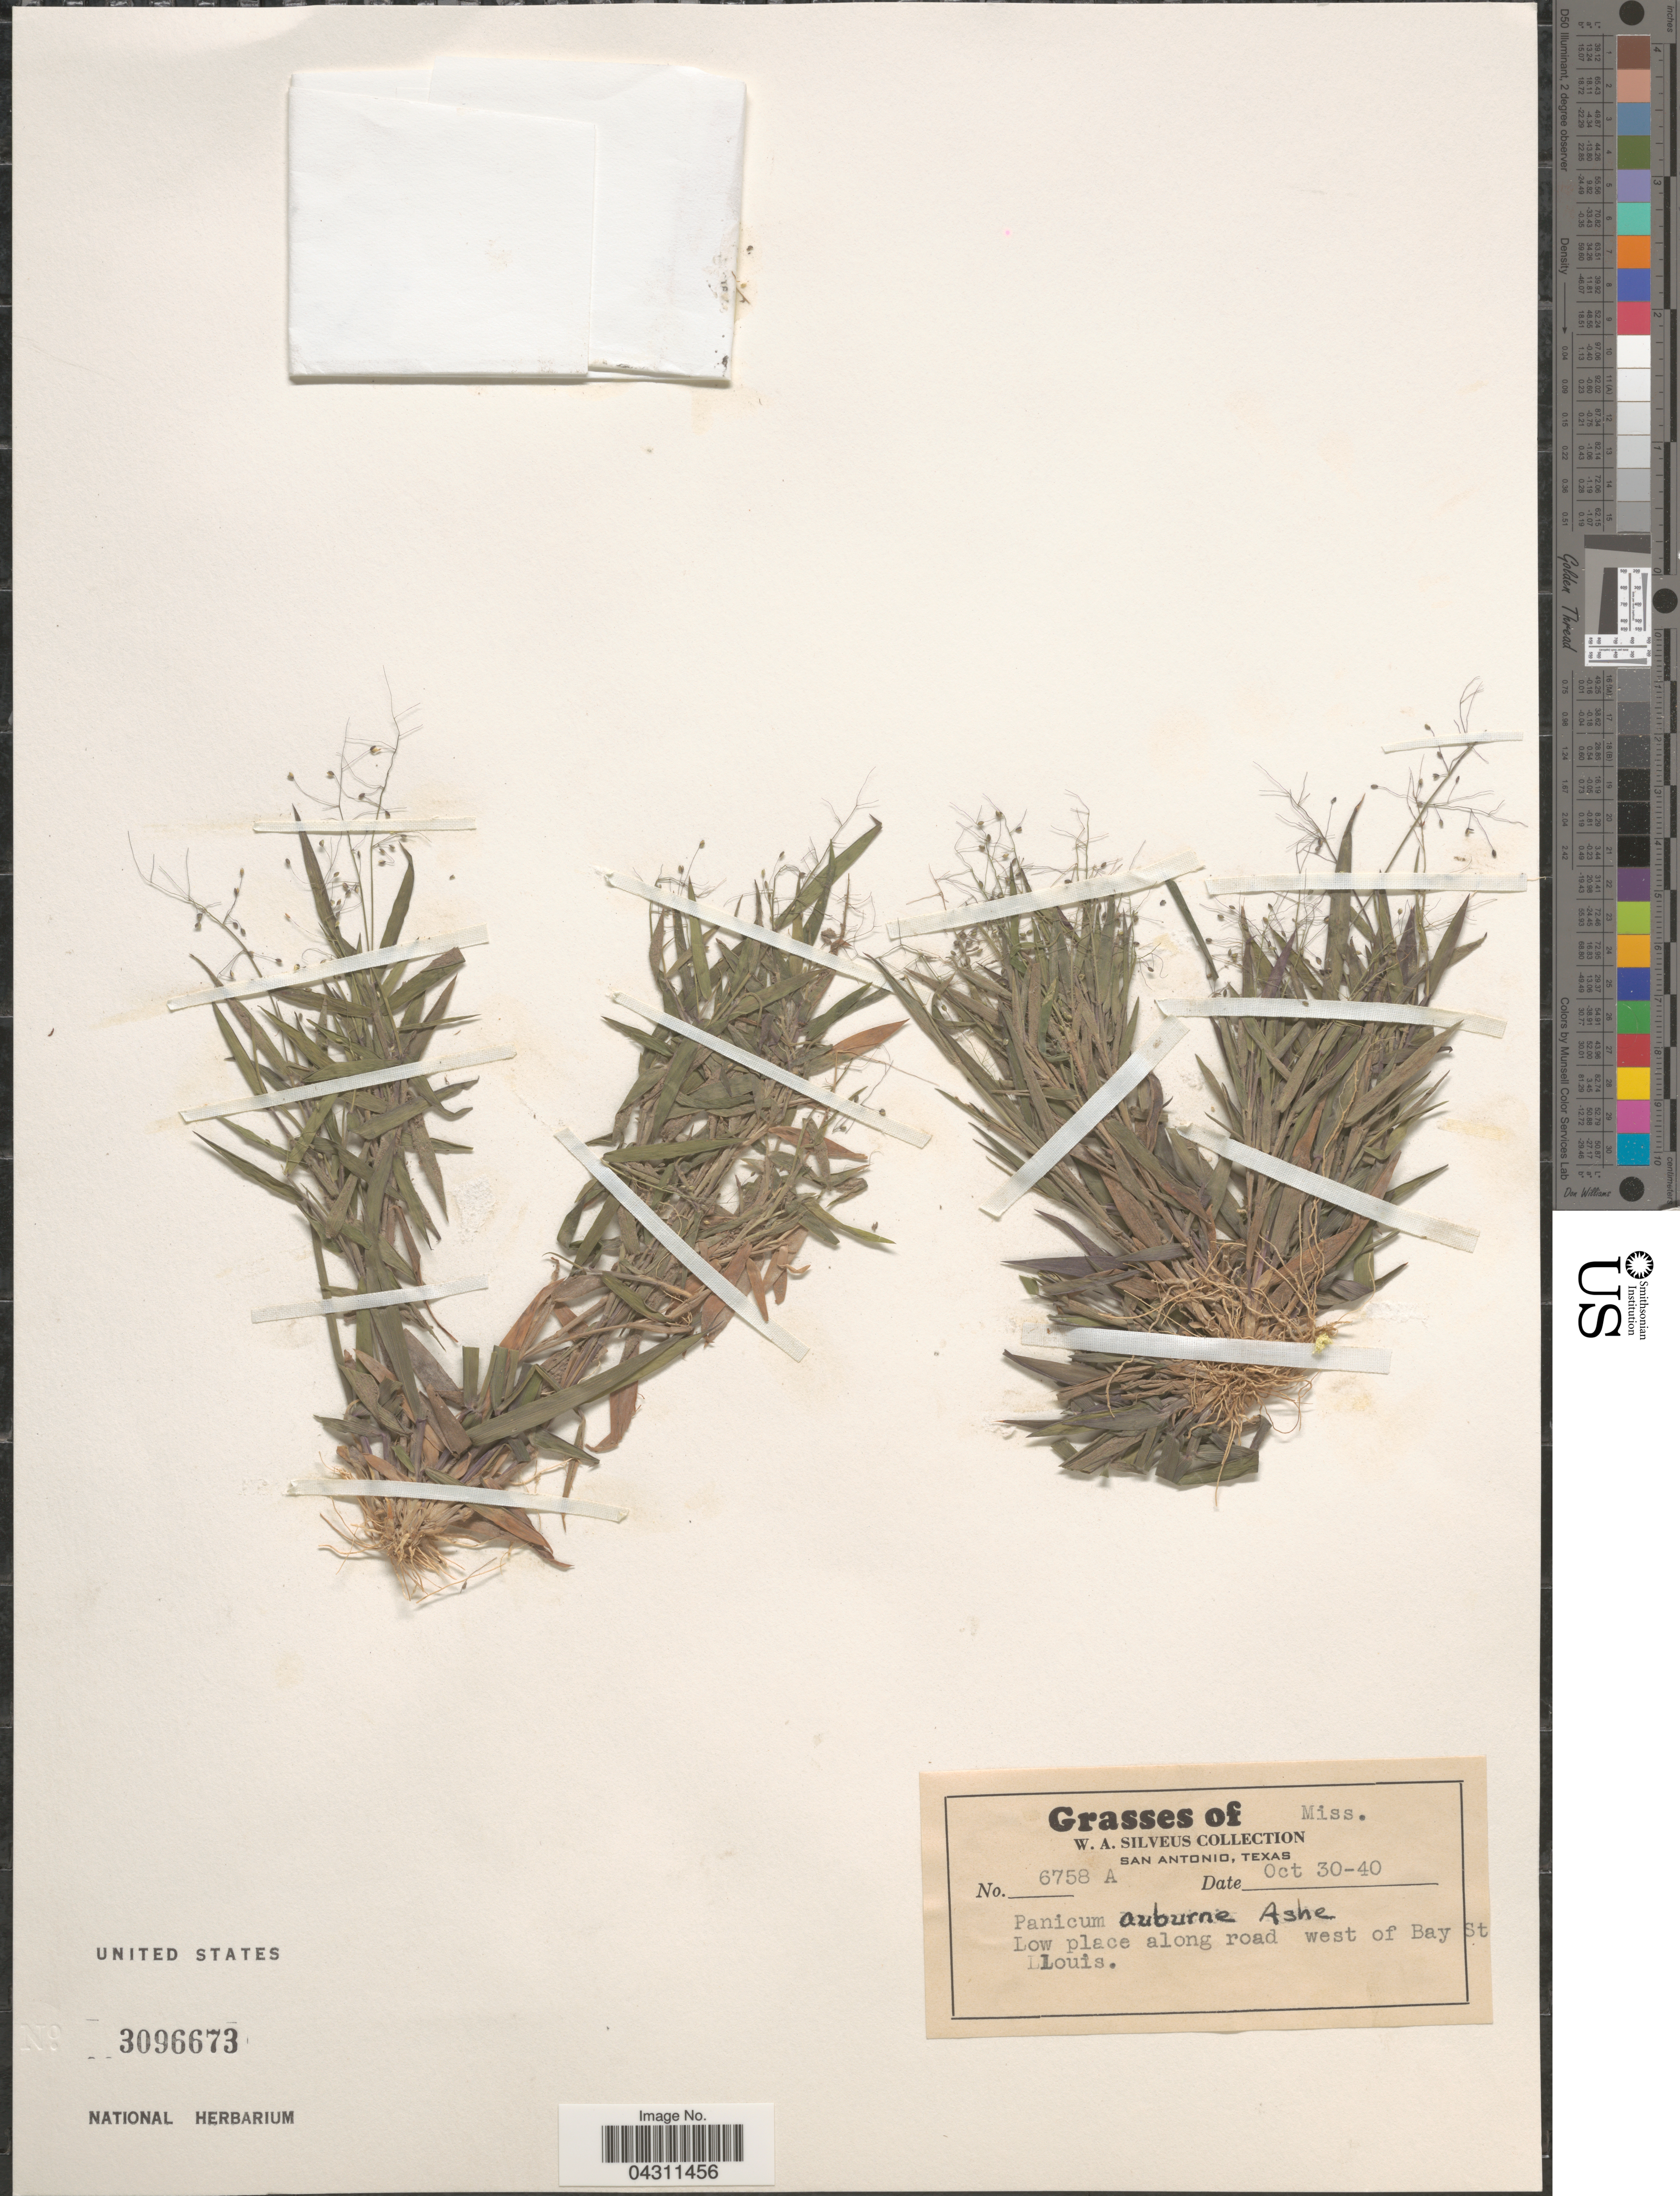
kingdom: Plantae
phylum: Tracheophyta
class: Liliopsida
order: Poales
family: Poaceae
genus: Dichanthelium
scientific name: Dichanthelium sphaerocarpon var. sphaerocarpon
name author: (Elliott) Gould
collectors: W. Silveus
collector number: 6758A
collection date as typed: Transcribed d/m/y: 30/10/40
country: United States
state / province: Mississippi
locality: Low place along road west of Bay St Louis.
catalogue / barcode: US 3096673